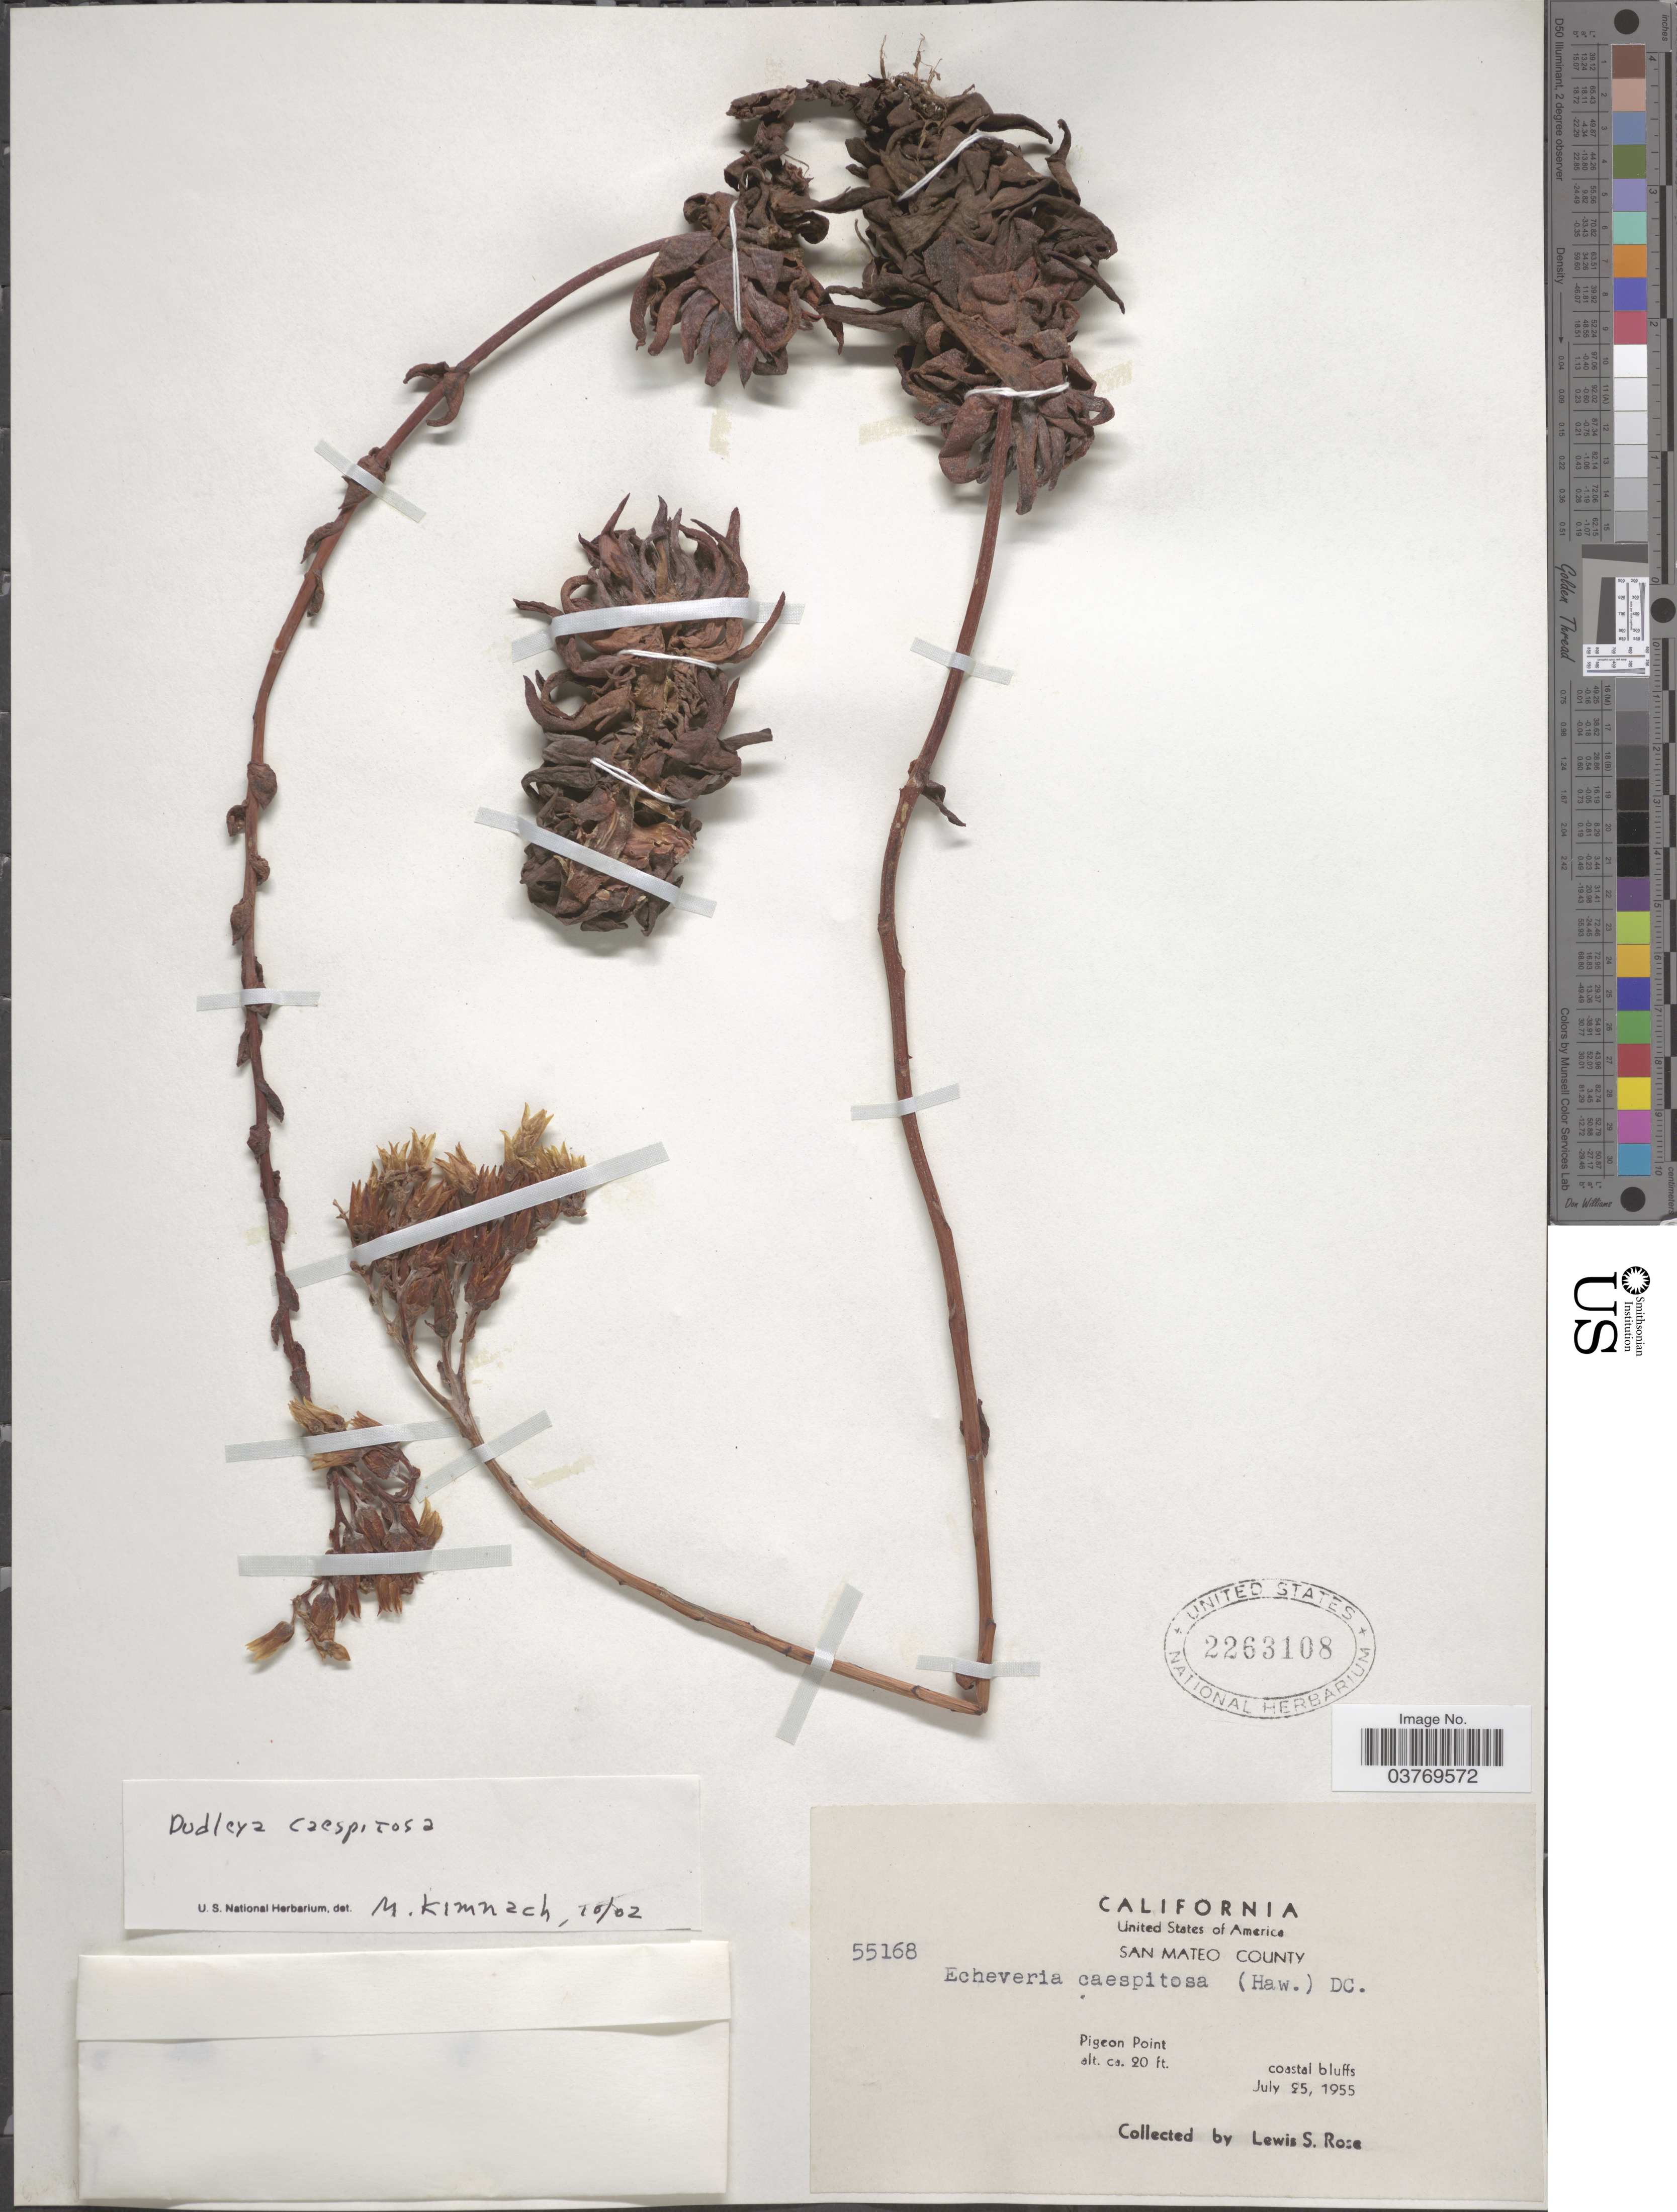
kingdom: Plantae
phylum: Tracheophyta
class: Magnoliopsida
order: Saxifragales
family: Crassulaceae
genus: Dudleya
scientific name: Dudleya caespitosa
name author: (Haw.) Britton & Rose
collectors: L. S. Rose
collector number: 55168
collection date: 1955-07-25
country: United States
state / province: California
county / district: San Mateo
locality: San Mateo County. Pigeon Point.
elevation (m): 6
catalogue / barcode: US 2263108